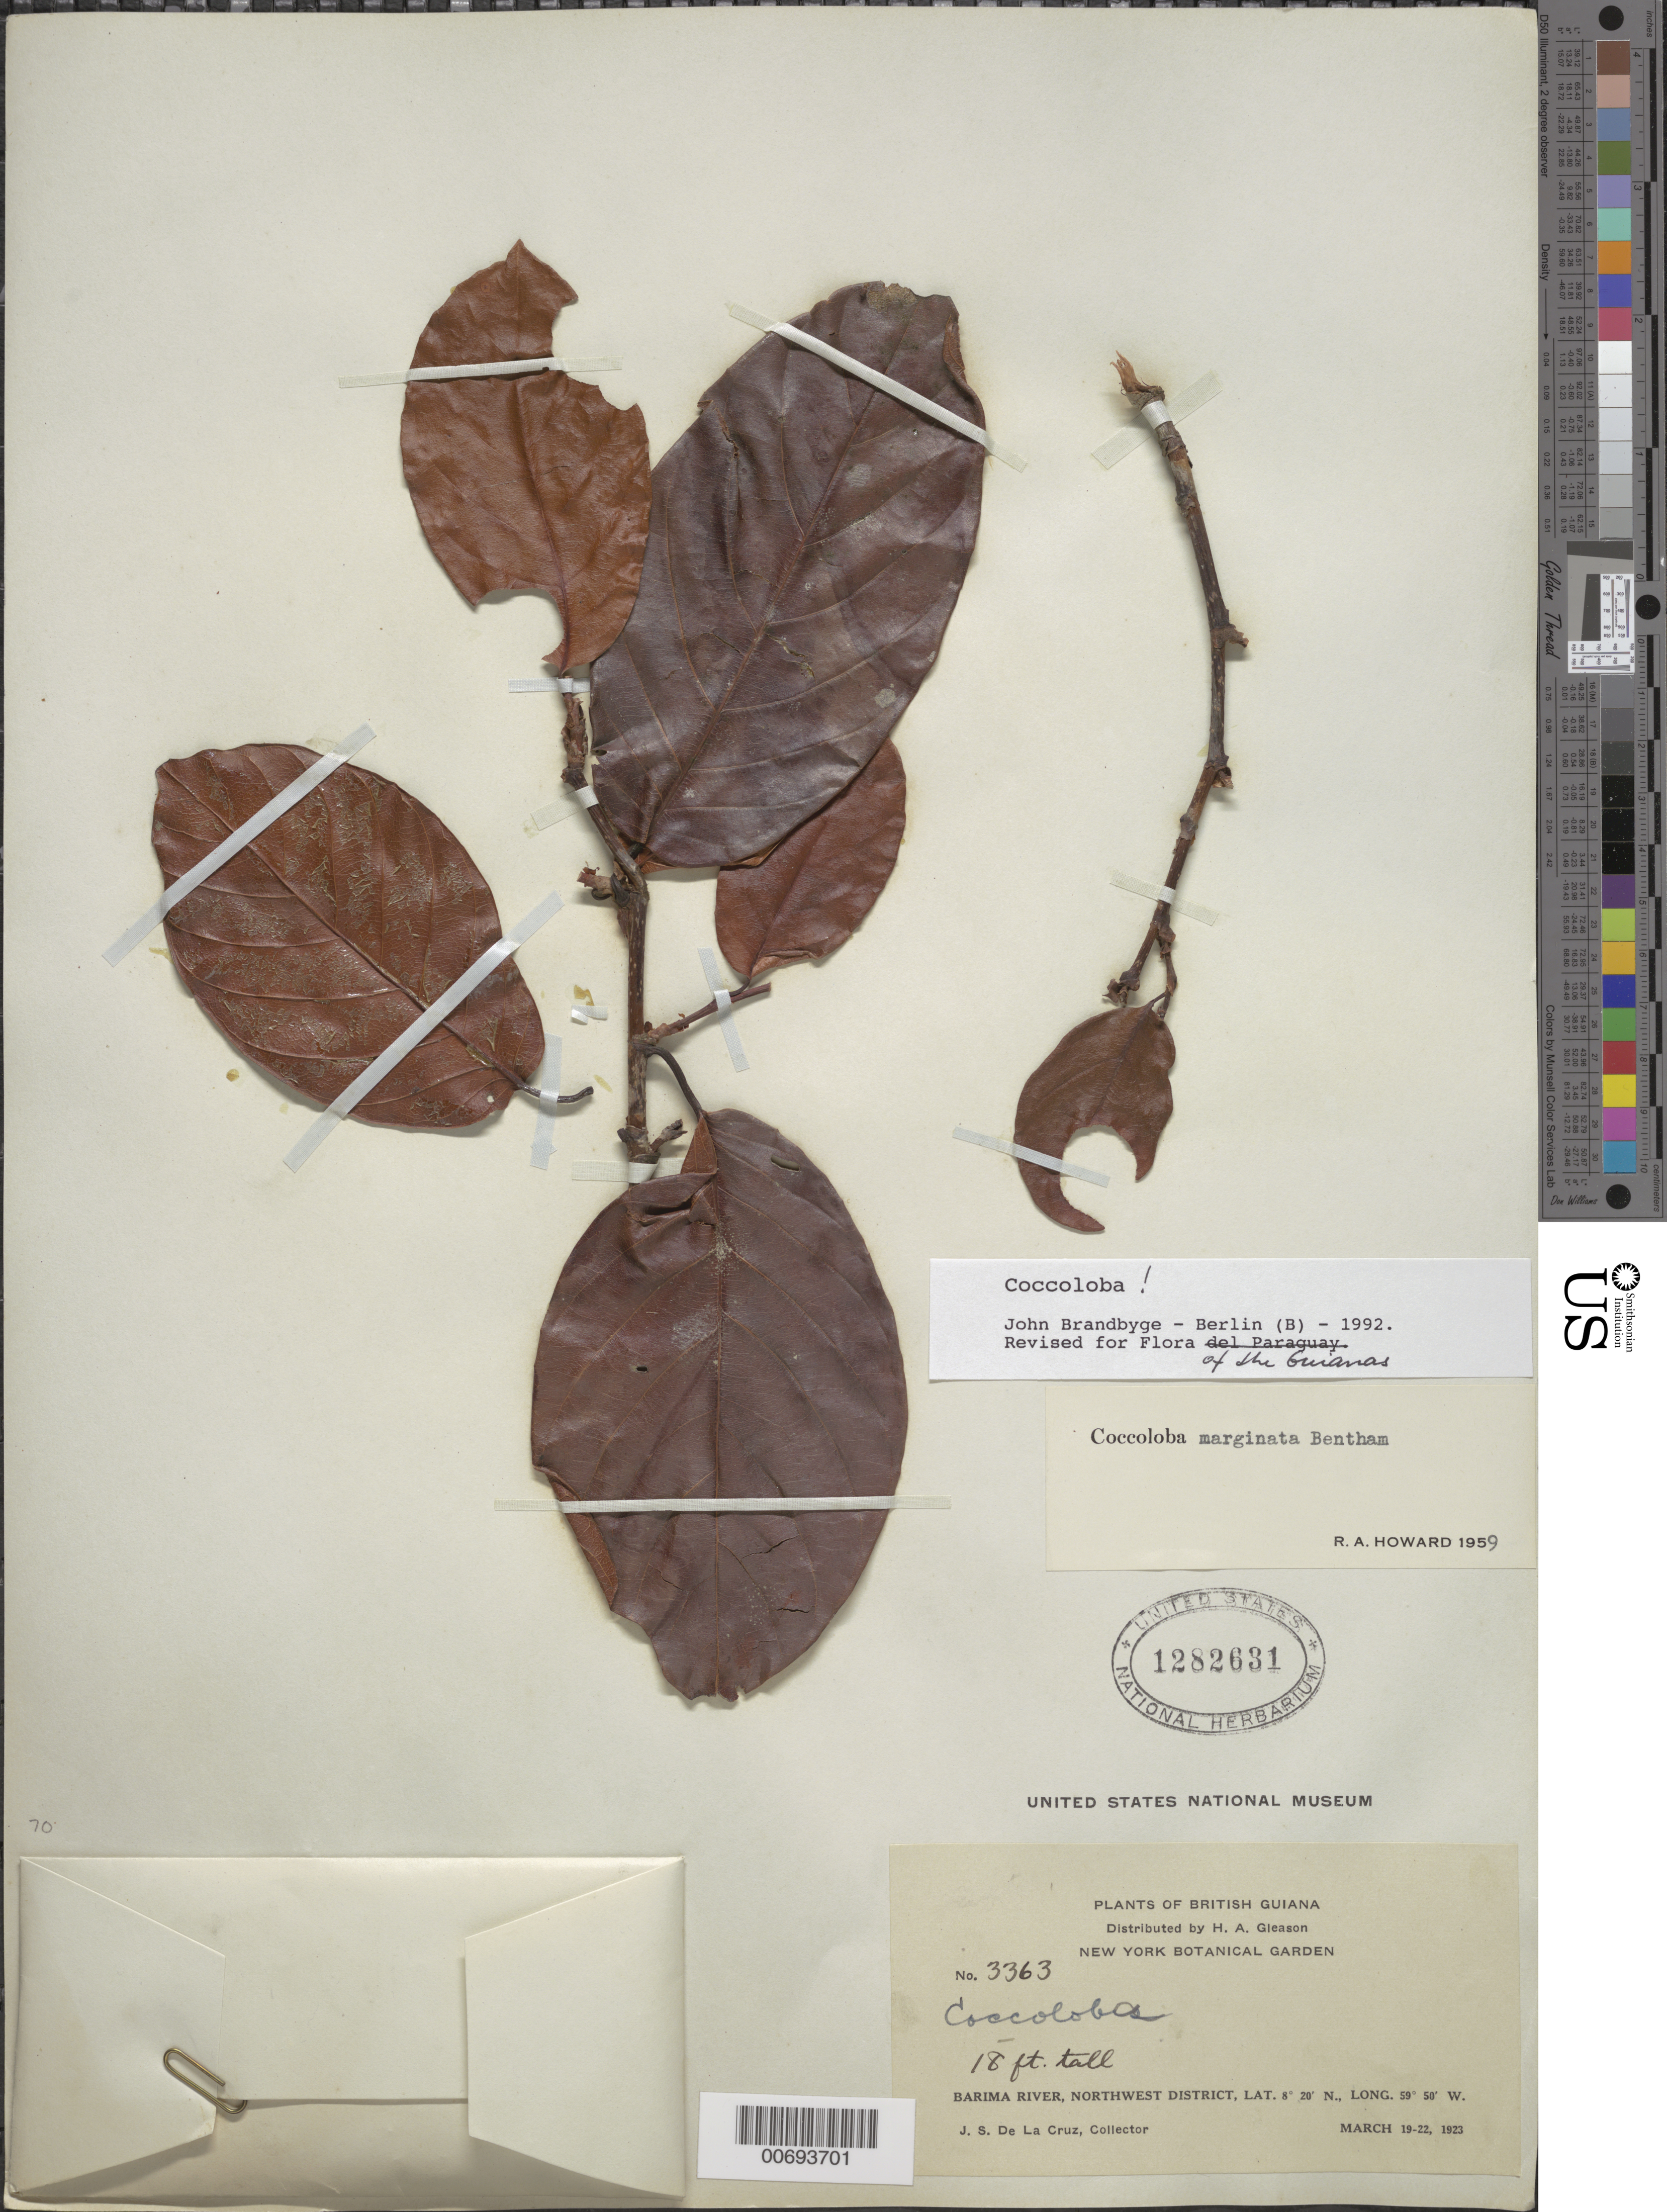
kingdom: Plantae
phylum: Tracheophyta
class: Magnoliopsida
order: Caryophyllales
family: Polygonaceae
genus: Coccoloba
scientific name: Coccoloba marginata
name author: Benth.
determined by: Brandbyge, J.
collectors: J. S. de la Cruz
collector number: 3363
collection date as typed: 19-Mar-23 to 22-Mar-23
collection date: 1923-03-19/1923-03-22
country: Guyana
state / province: Barima-Waini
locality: Barima R., NW District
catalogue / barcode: US 1282631